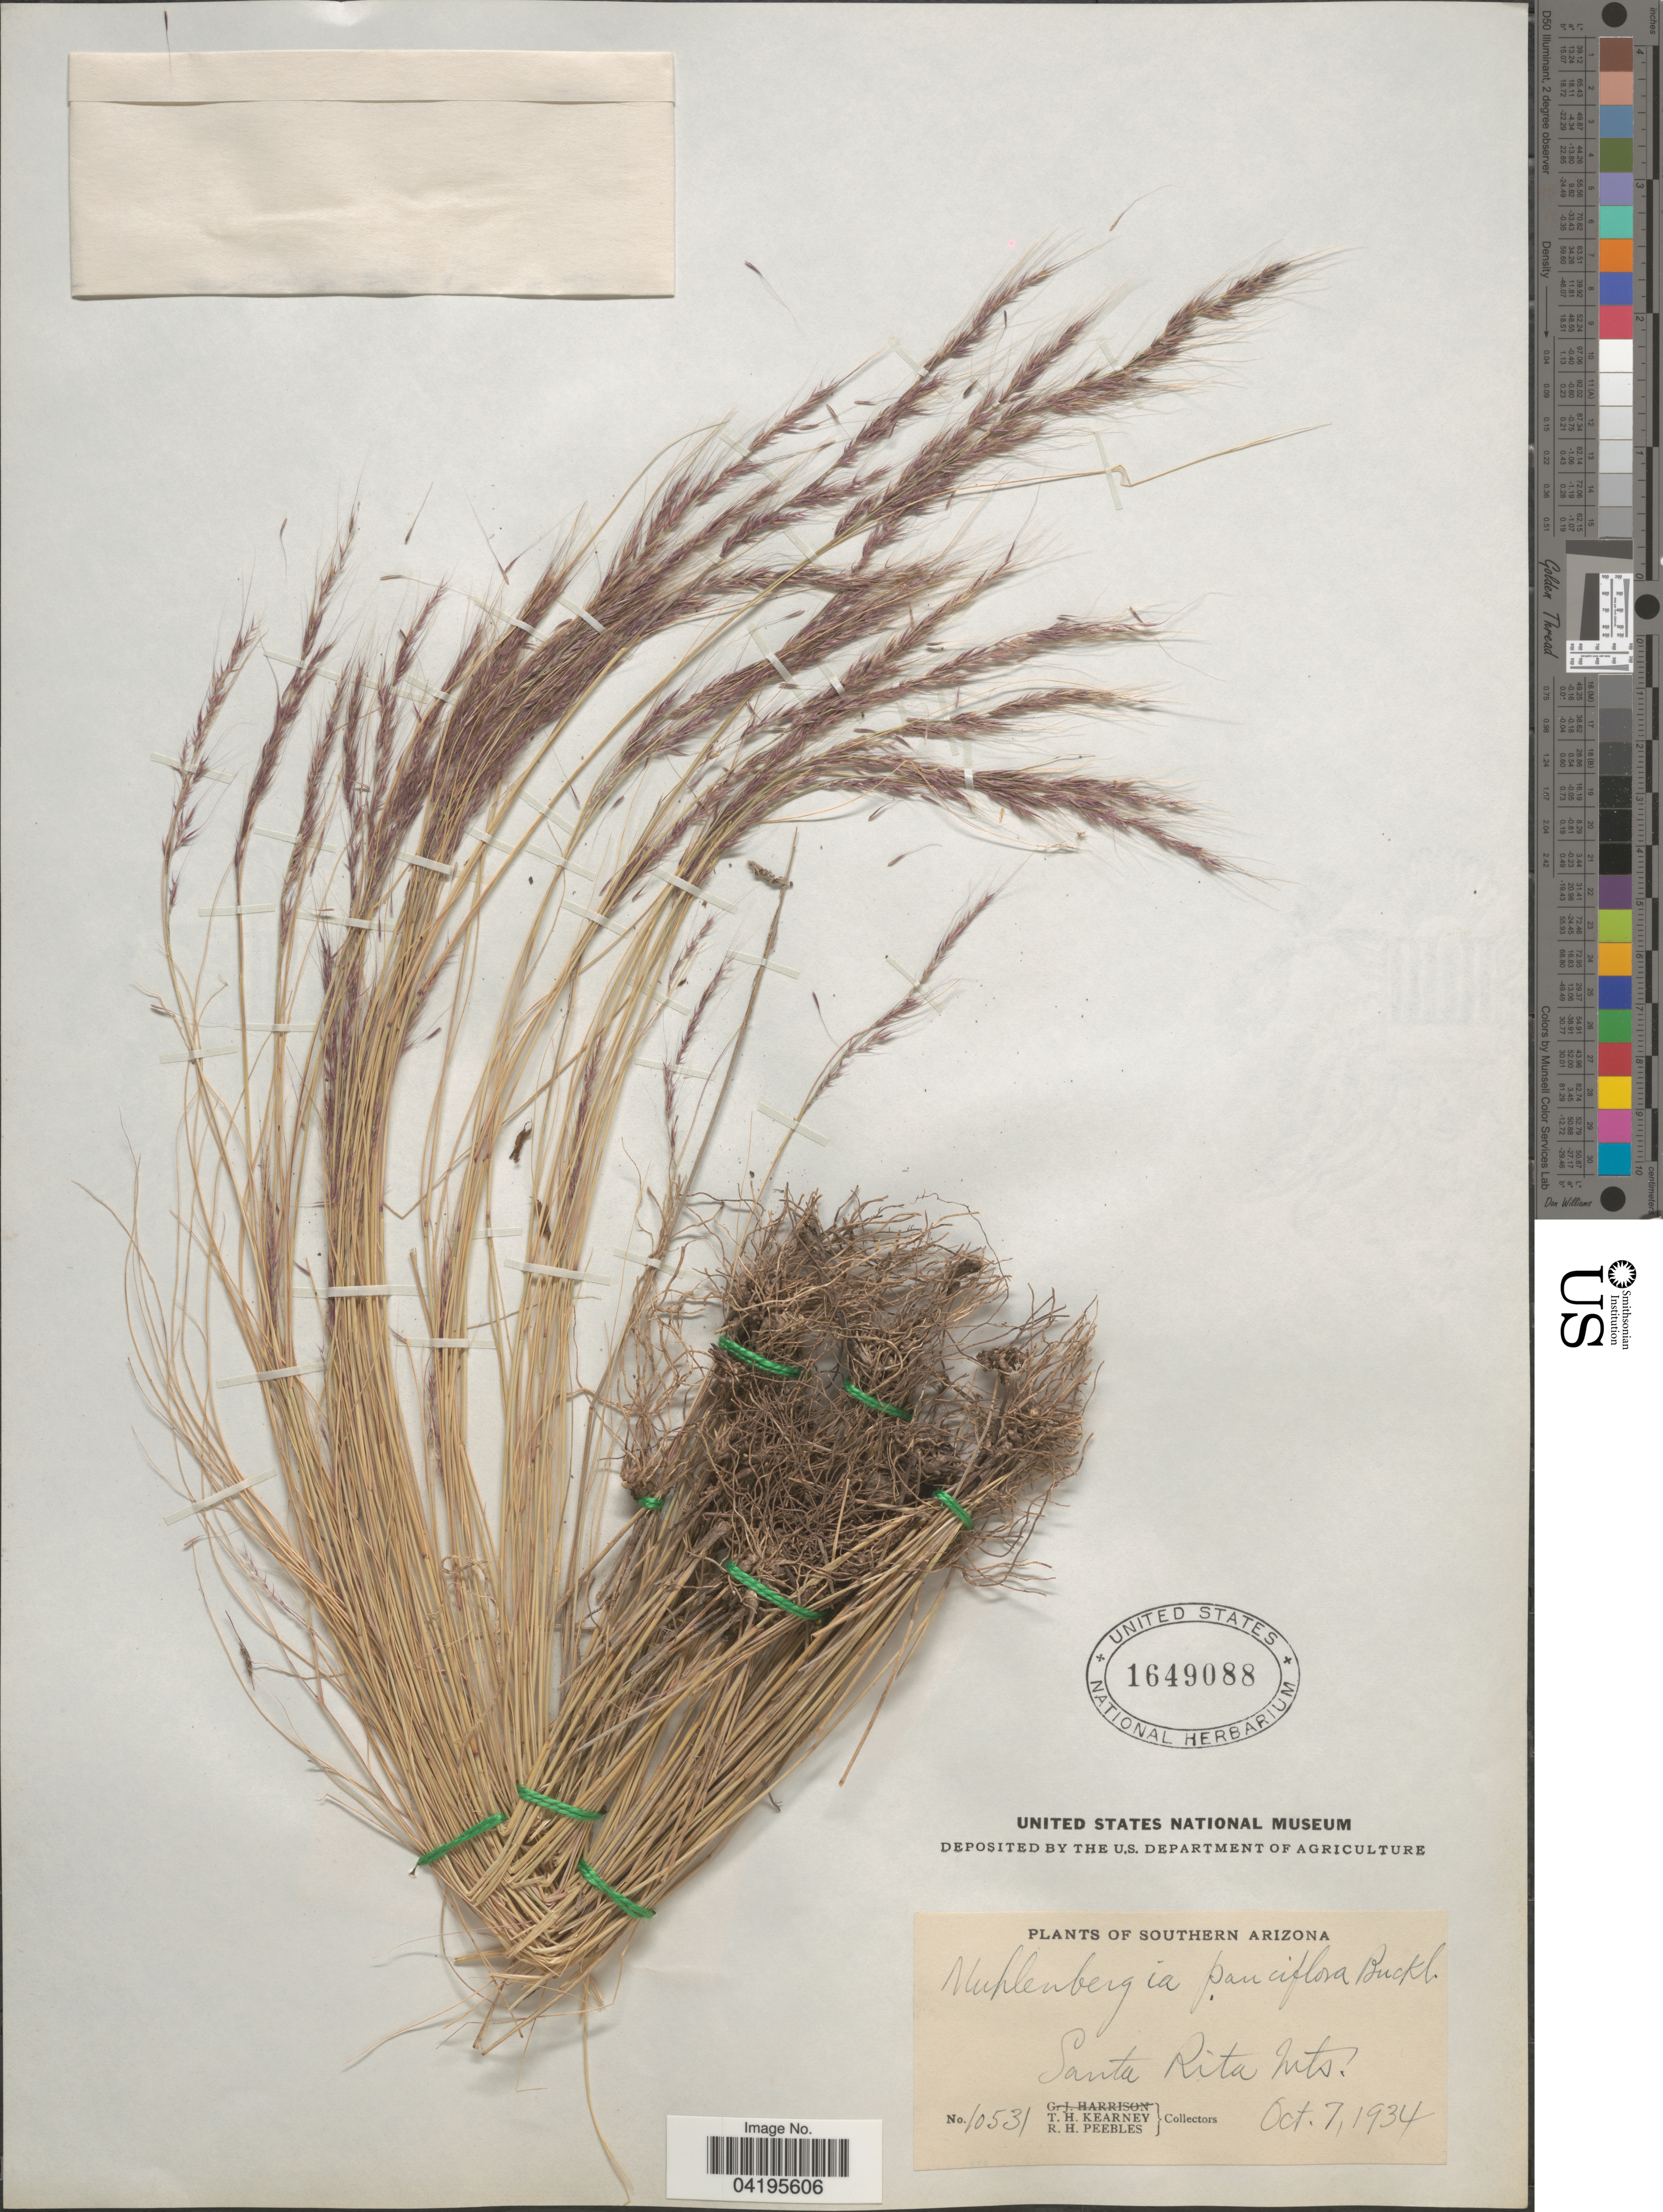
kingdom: Plantae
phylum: Tracheophyta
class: Liliopsida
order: Poales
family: Poaceae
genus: Muhlenbergia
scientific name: Muhlenbergia pauciflora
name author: Buckley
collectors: T. H. Kearney & R. H. Peebles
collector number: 10531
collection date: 1934-10-07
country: United States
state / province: Arizona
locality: Southern Arizona. Santa Rita Mts.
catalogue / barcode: US 1649088